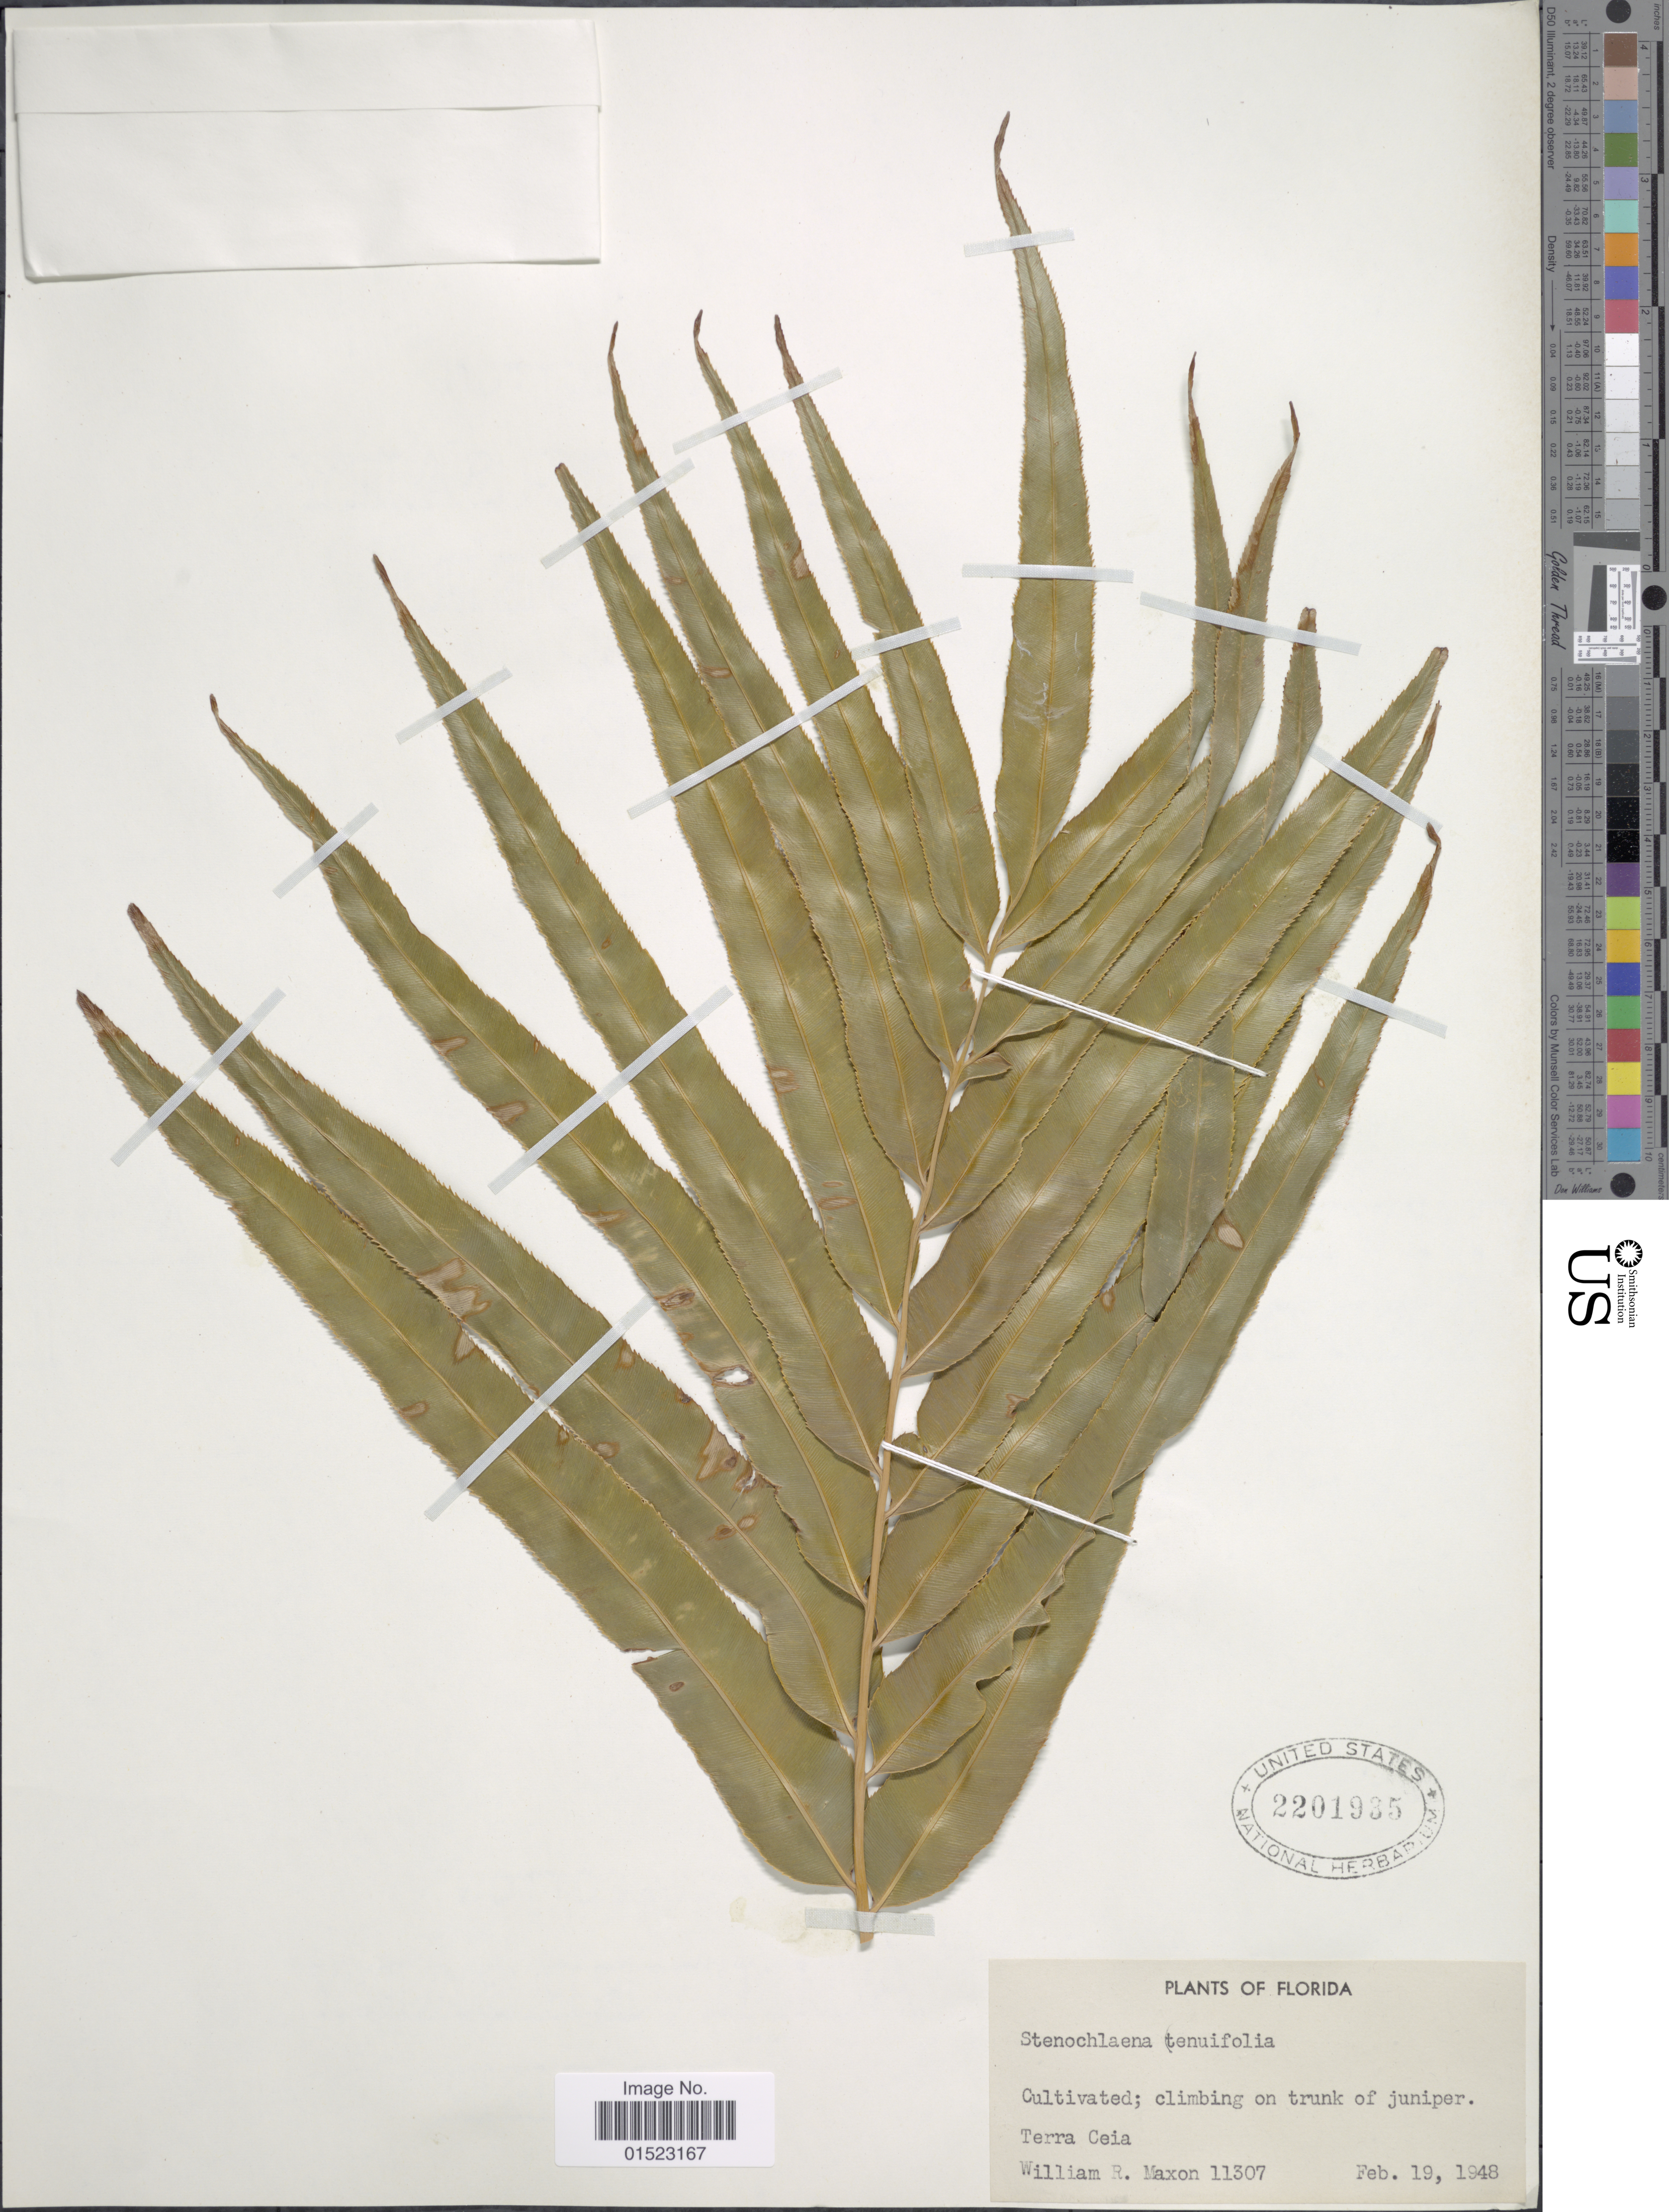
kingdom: Plantae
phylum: Tracheophyta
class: Polypodiopsida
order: Polypodiales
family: Blechnaceae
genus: Stenochlaena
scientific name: Stenochlaena tenuifolia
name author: (Desv.) T. Moore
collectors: W. R. Maxon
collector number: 11307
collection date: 1948-02-19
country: United States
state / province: Florida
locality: Climbing on trunk of juniper, Terra Ceia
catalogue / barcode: US 2201935